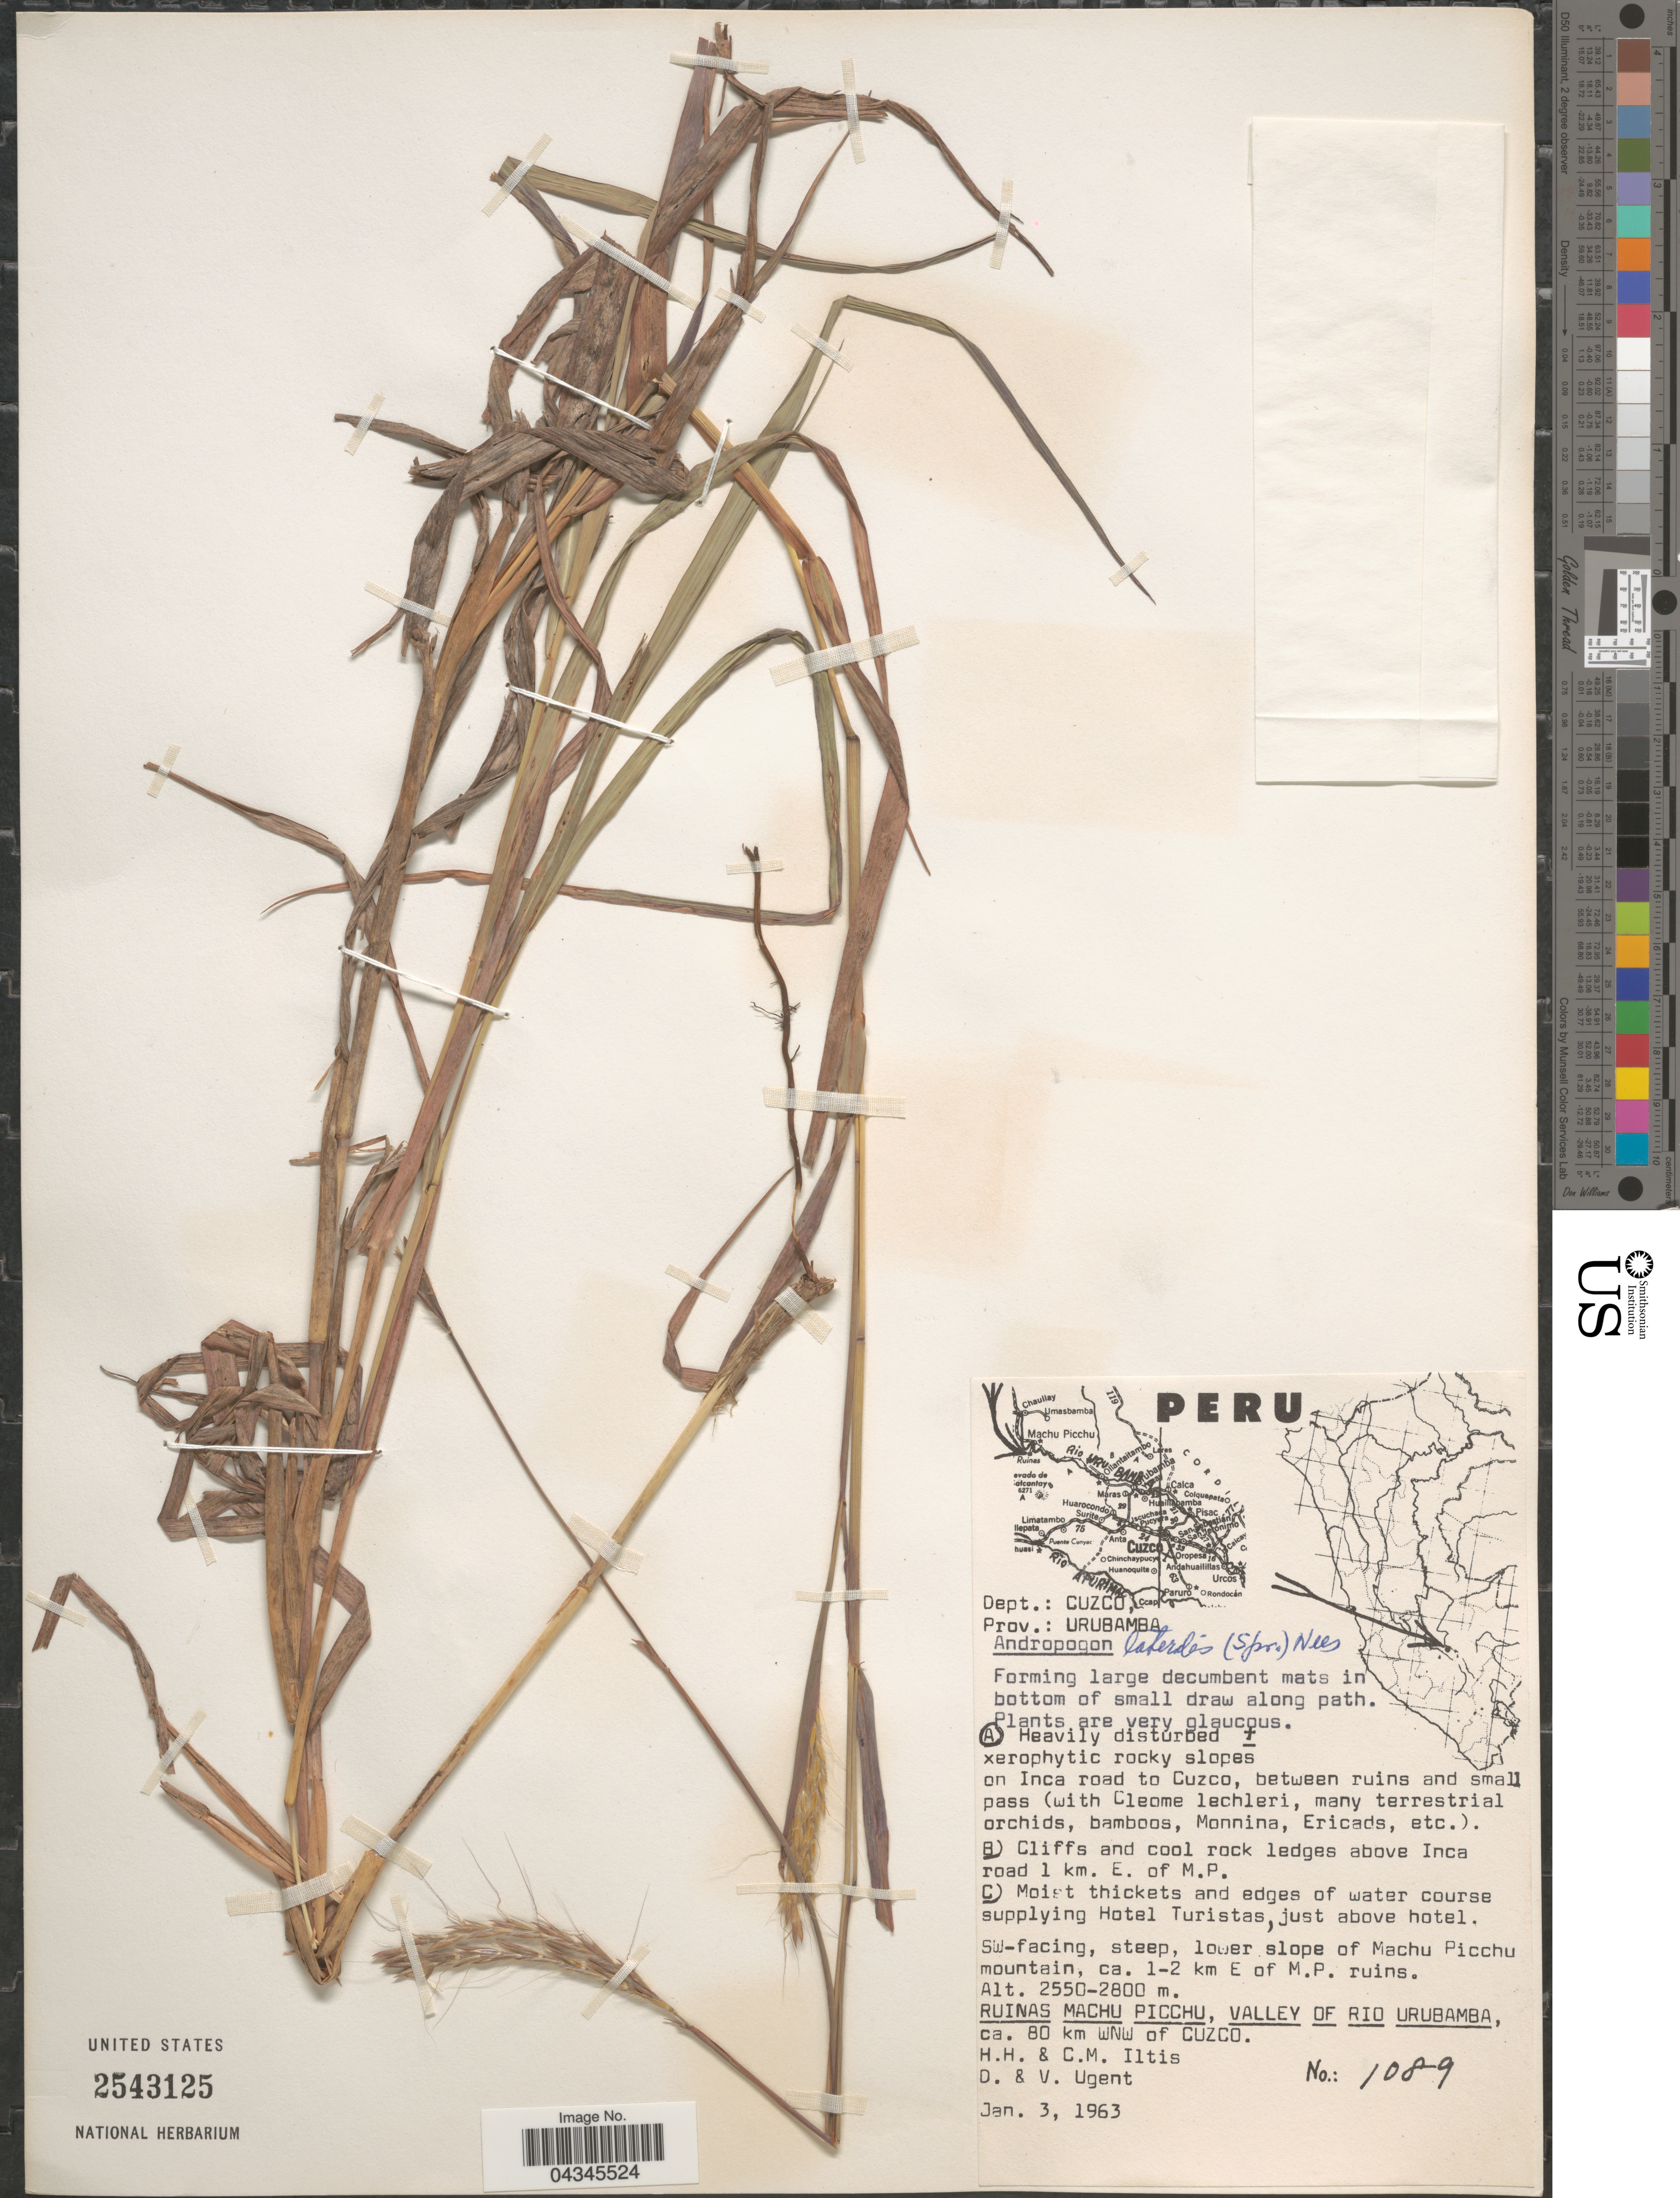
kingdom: Plantae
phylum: Tracheophyta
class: Liliopsida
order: Poales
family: Poaceae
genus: Andropogon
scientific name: Andropogon lateralis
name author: Nees in Mart.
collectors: H. H. Iltis, C. M Iltis, D. Ugent & V. Ugent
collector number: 1089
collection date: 1963-01-03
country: Peru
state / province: Cusco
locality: Dept. Cuzco. Prov.: Urubamba. Above Inca road 1 km. E. of M.P. SW-facing, steep, lower slope of Machu Picchu mountain, ca. 1-2 km E of M.P. ruins. Ruinas Machu Picchu, Valley of Rio Urubamba, ca. 80 km WNW of Cuzco.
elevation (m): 2550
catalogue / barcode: US 2543125